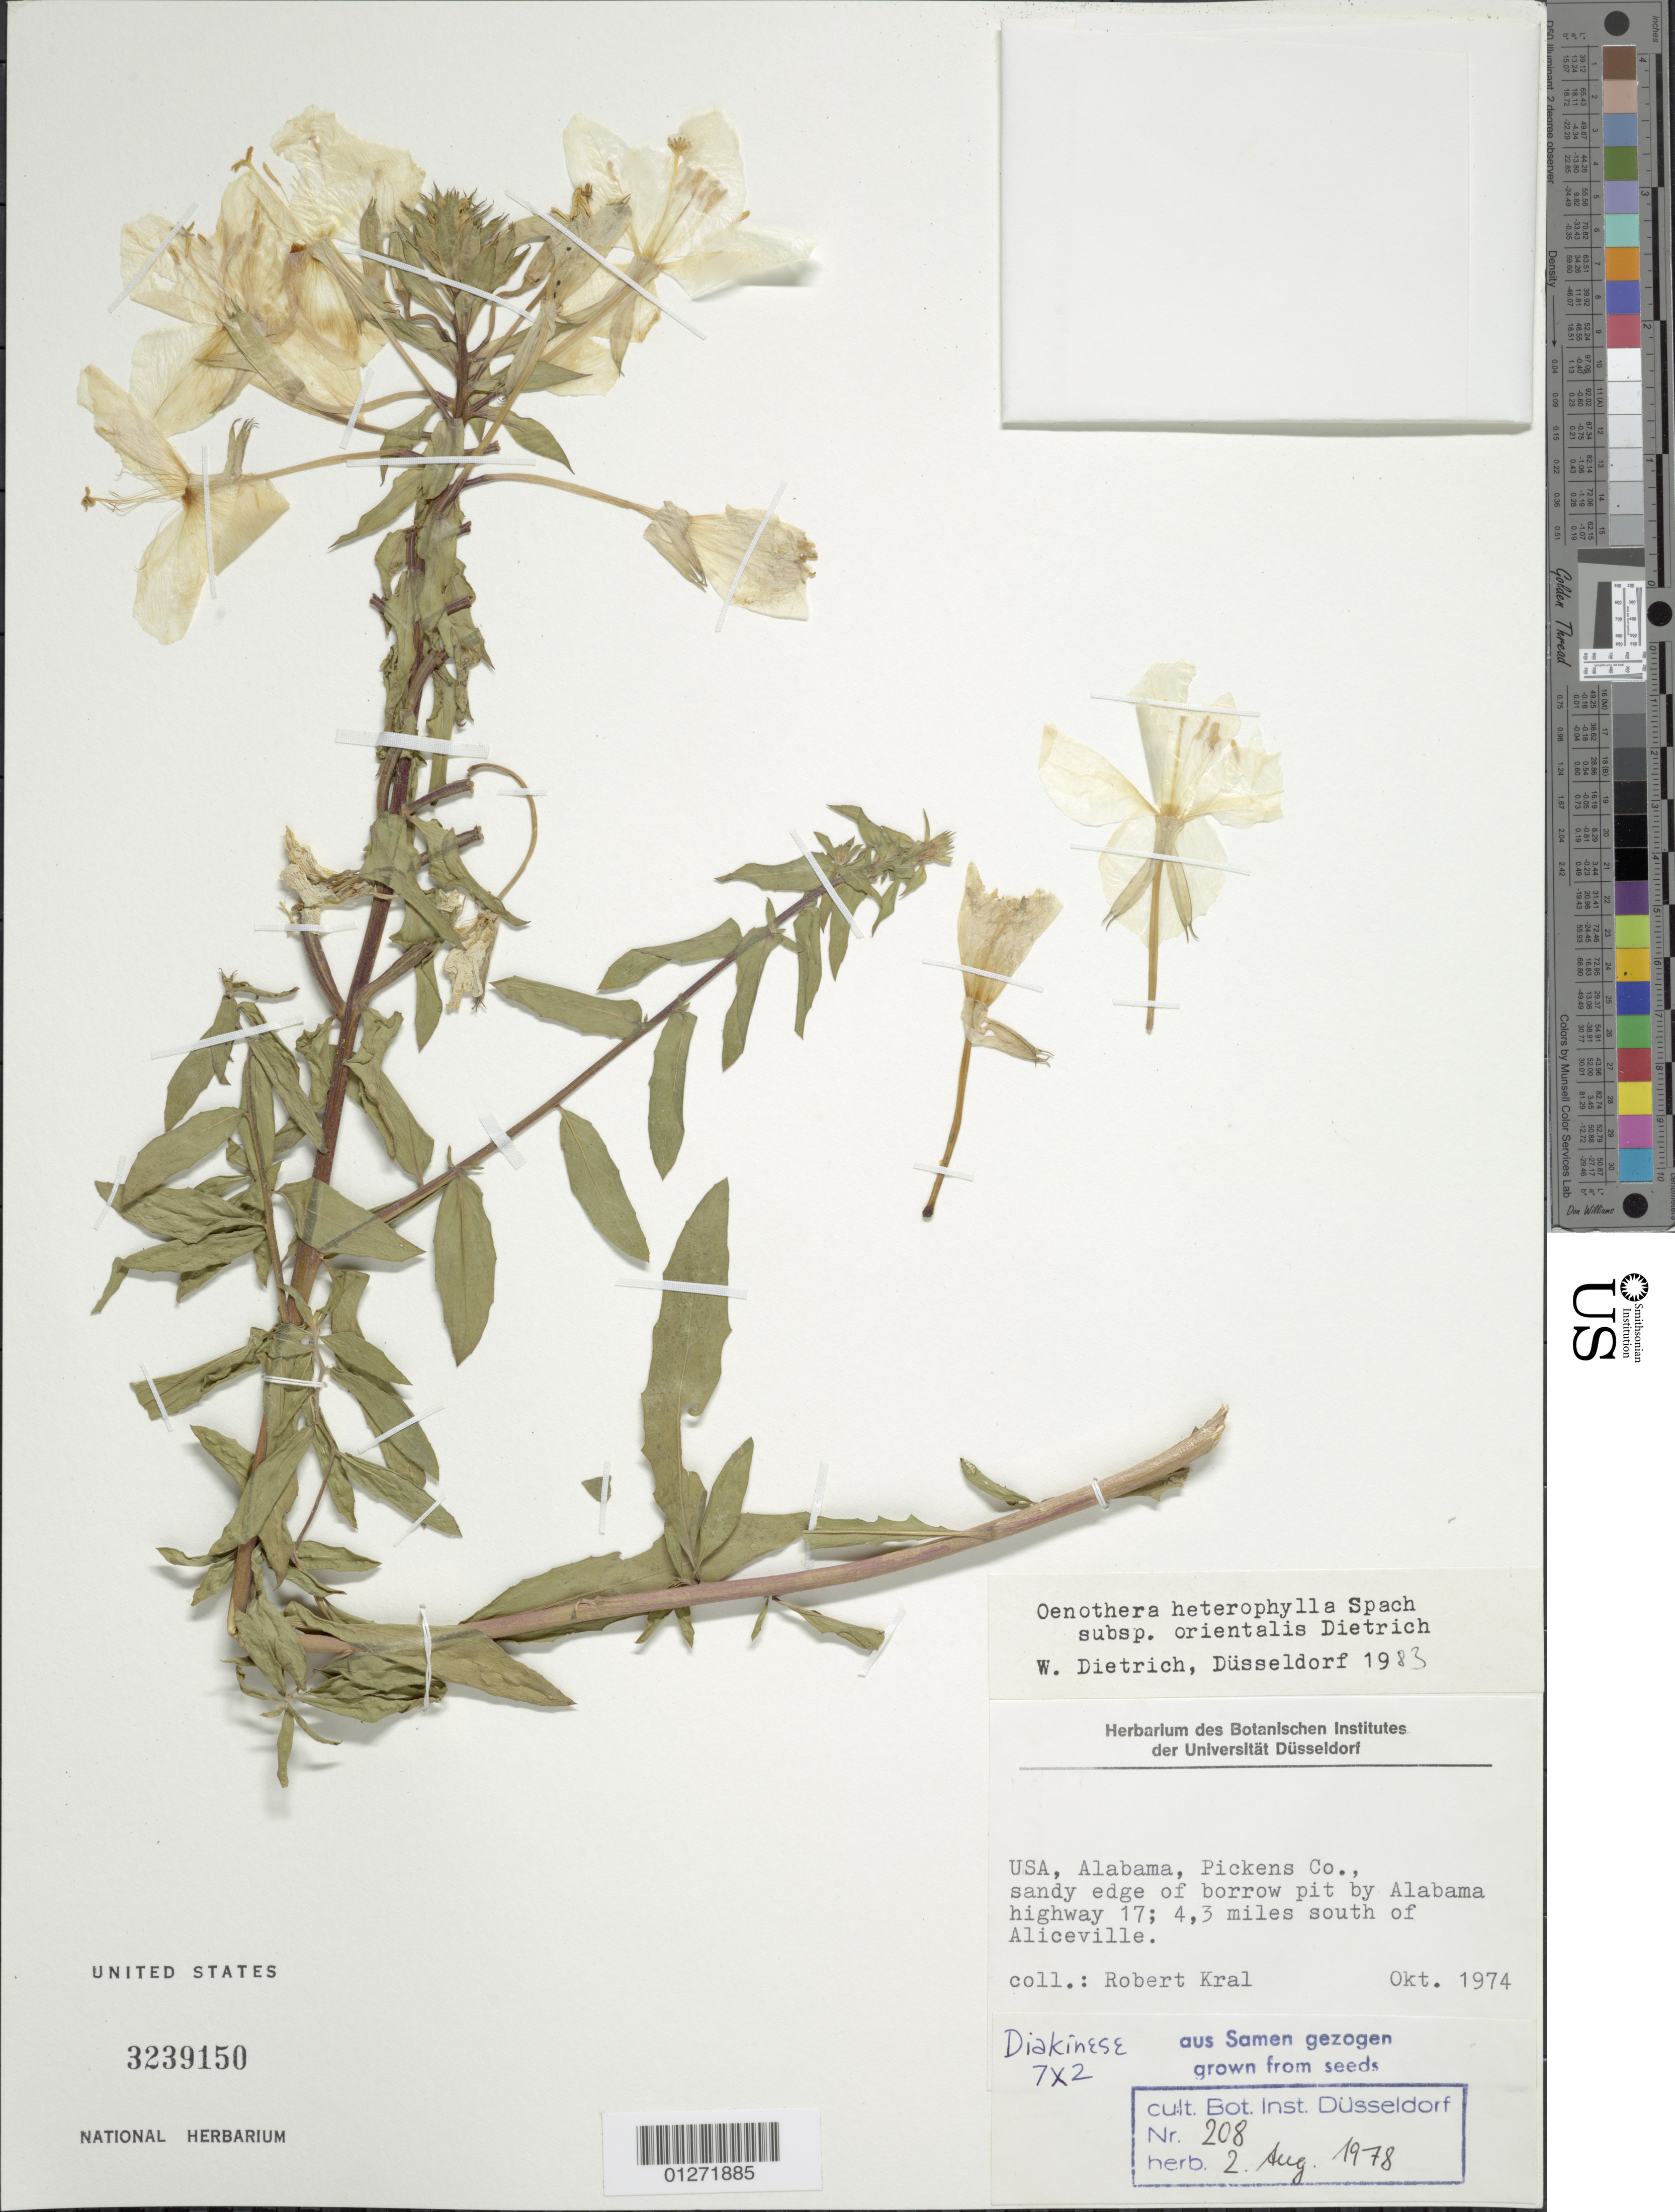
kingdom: Plantae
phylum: Tracheophyta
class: Magnoliopsida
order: Myrtales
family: Onagraceae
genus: Oenothera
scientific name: Oenothera heterophylla subsp. orientalis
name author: W. Dietr. et al.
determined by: Dietrich, W.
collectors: R. Kral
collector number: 208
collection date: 1974-10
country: United States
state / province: Alabama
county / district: Pickens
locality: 4.3 miles S of Aliceville, by Alabama Hwy 17.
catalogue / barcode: US 3239150